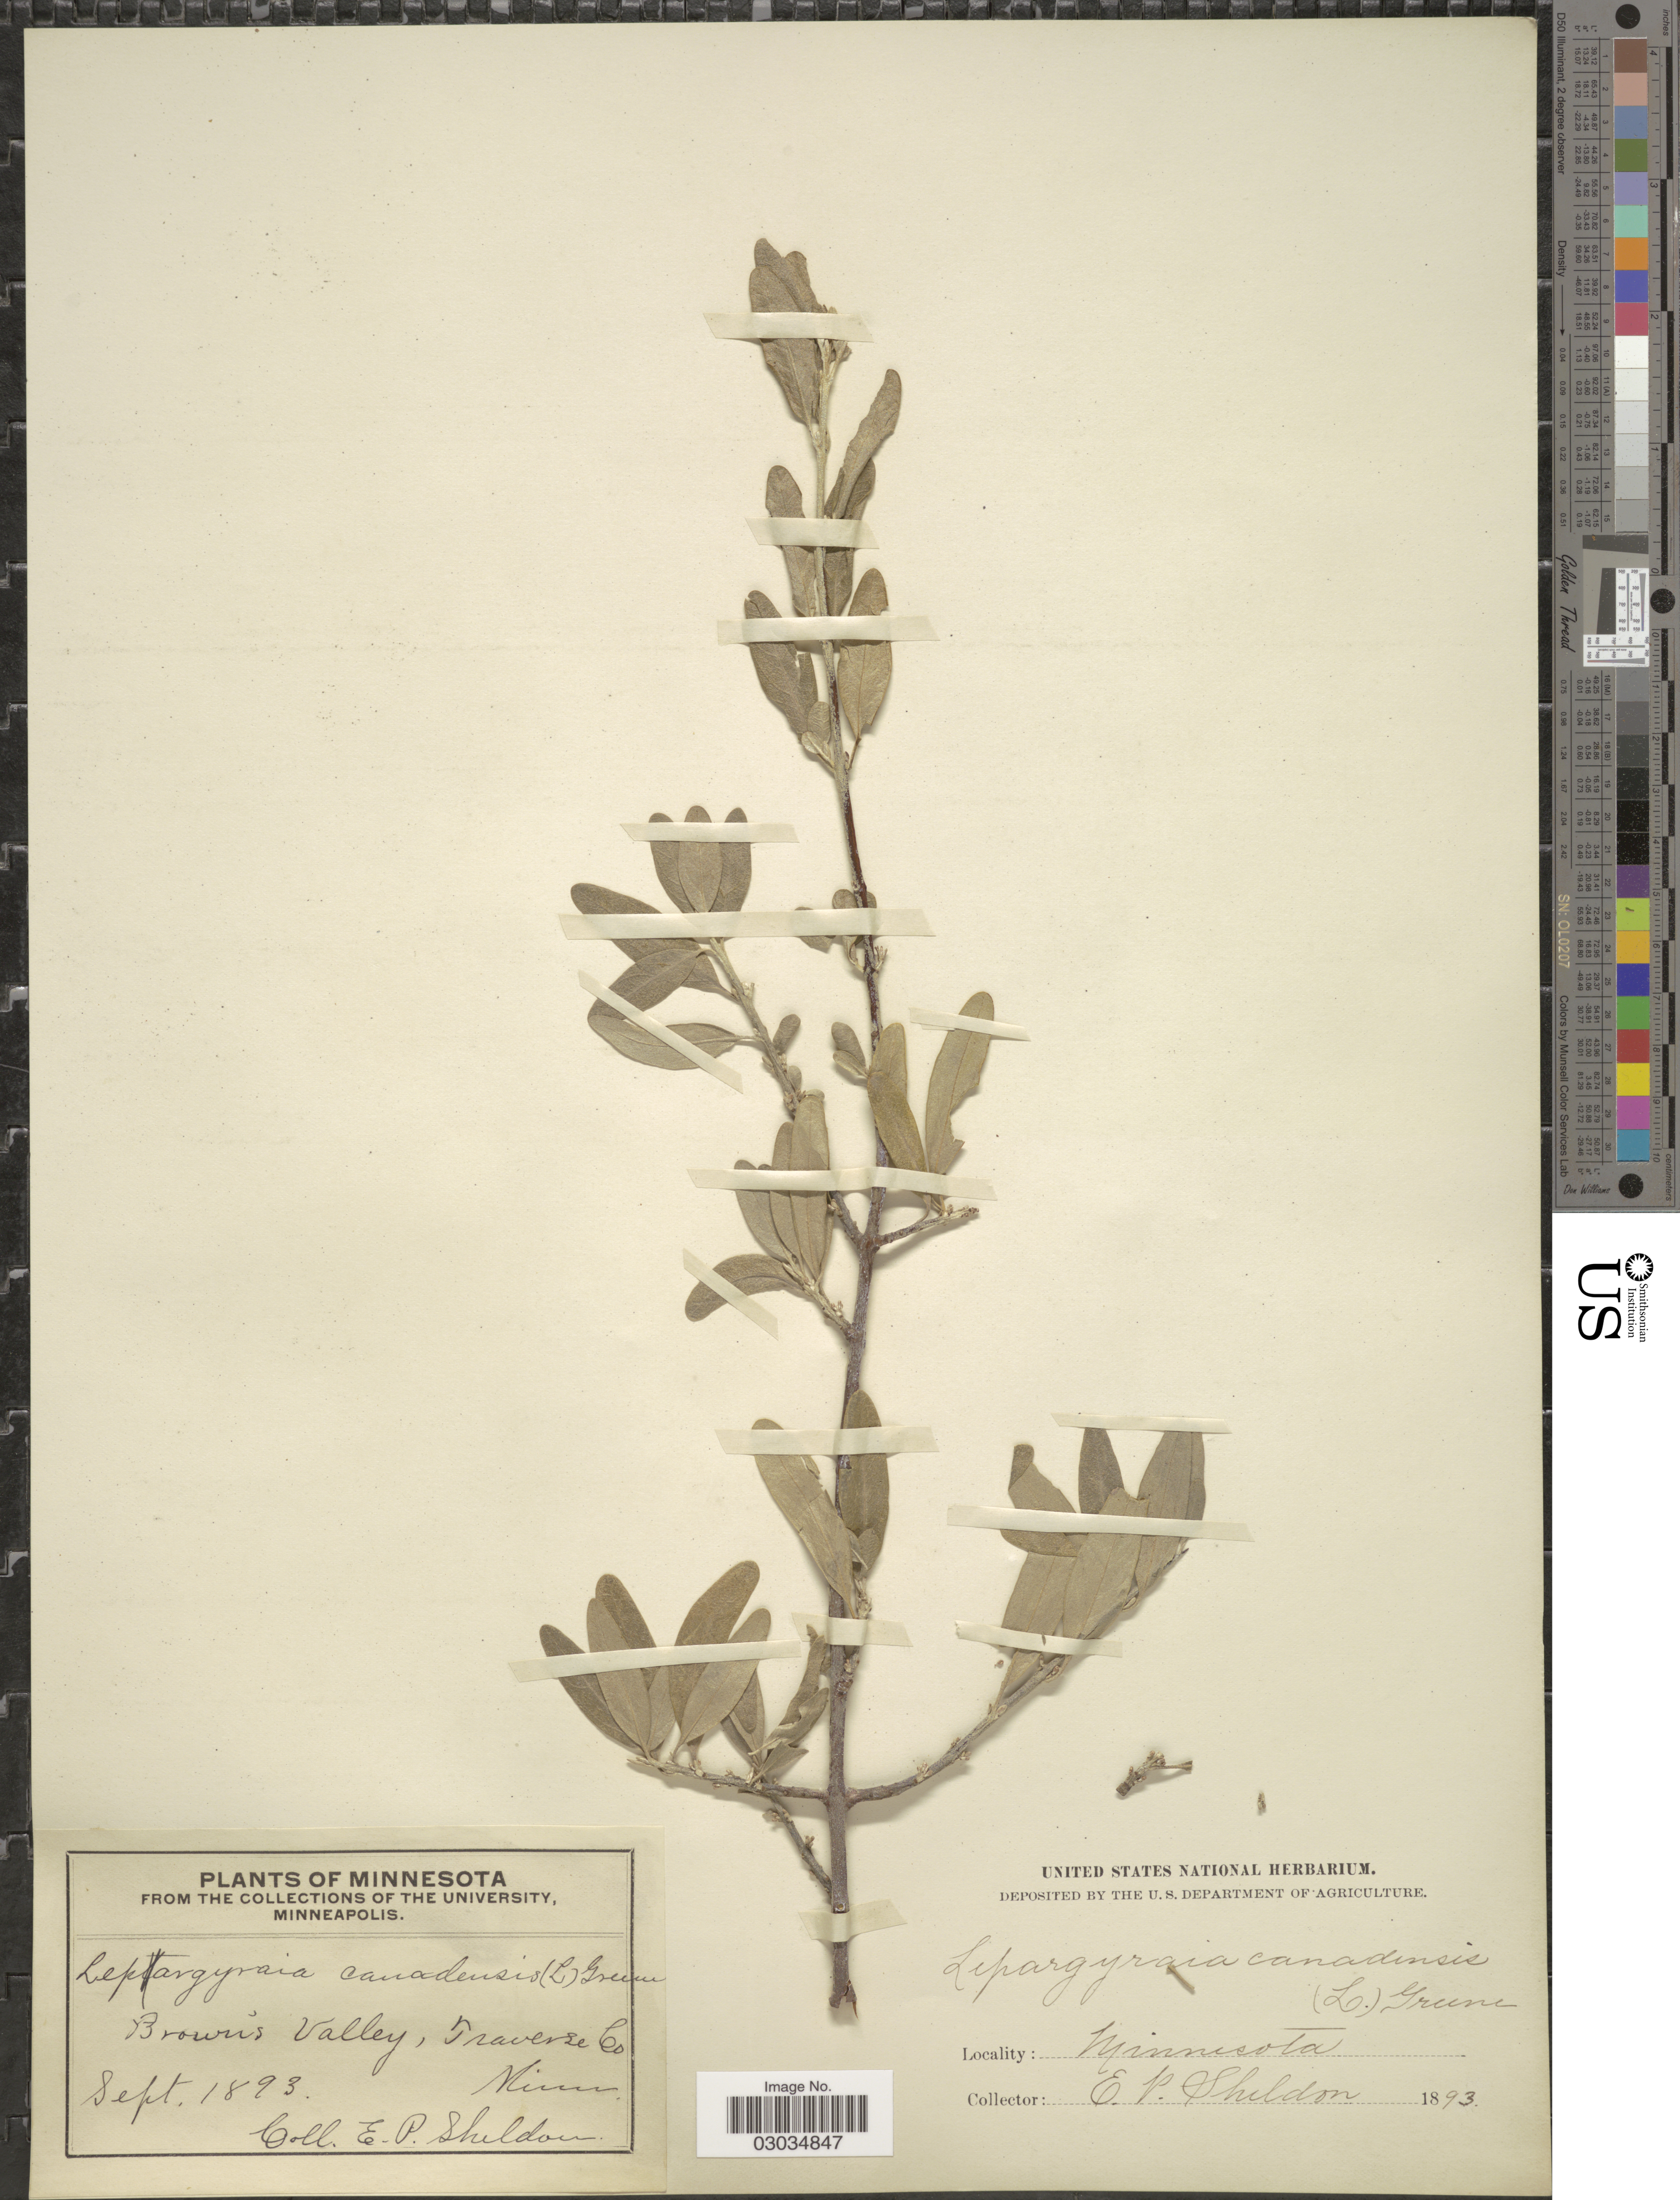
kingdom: Plantae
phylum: Tracheophyta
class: Magnoliopsida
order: Rosales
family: Elaeagnaceae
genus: Shepherdia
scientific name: Shepherdia argentea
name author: (Pursh) Nutt.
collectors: E. P. Sheldon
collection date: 1893-09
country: United States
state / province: Minnesota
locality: Brown's Valley, Traverse Co.